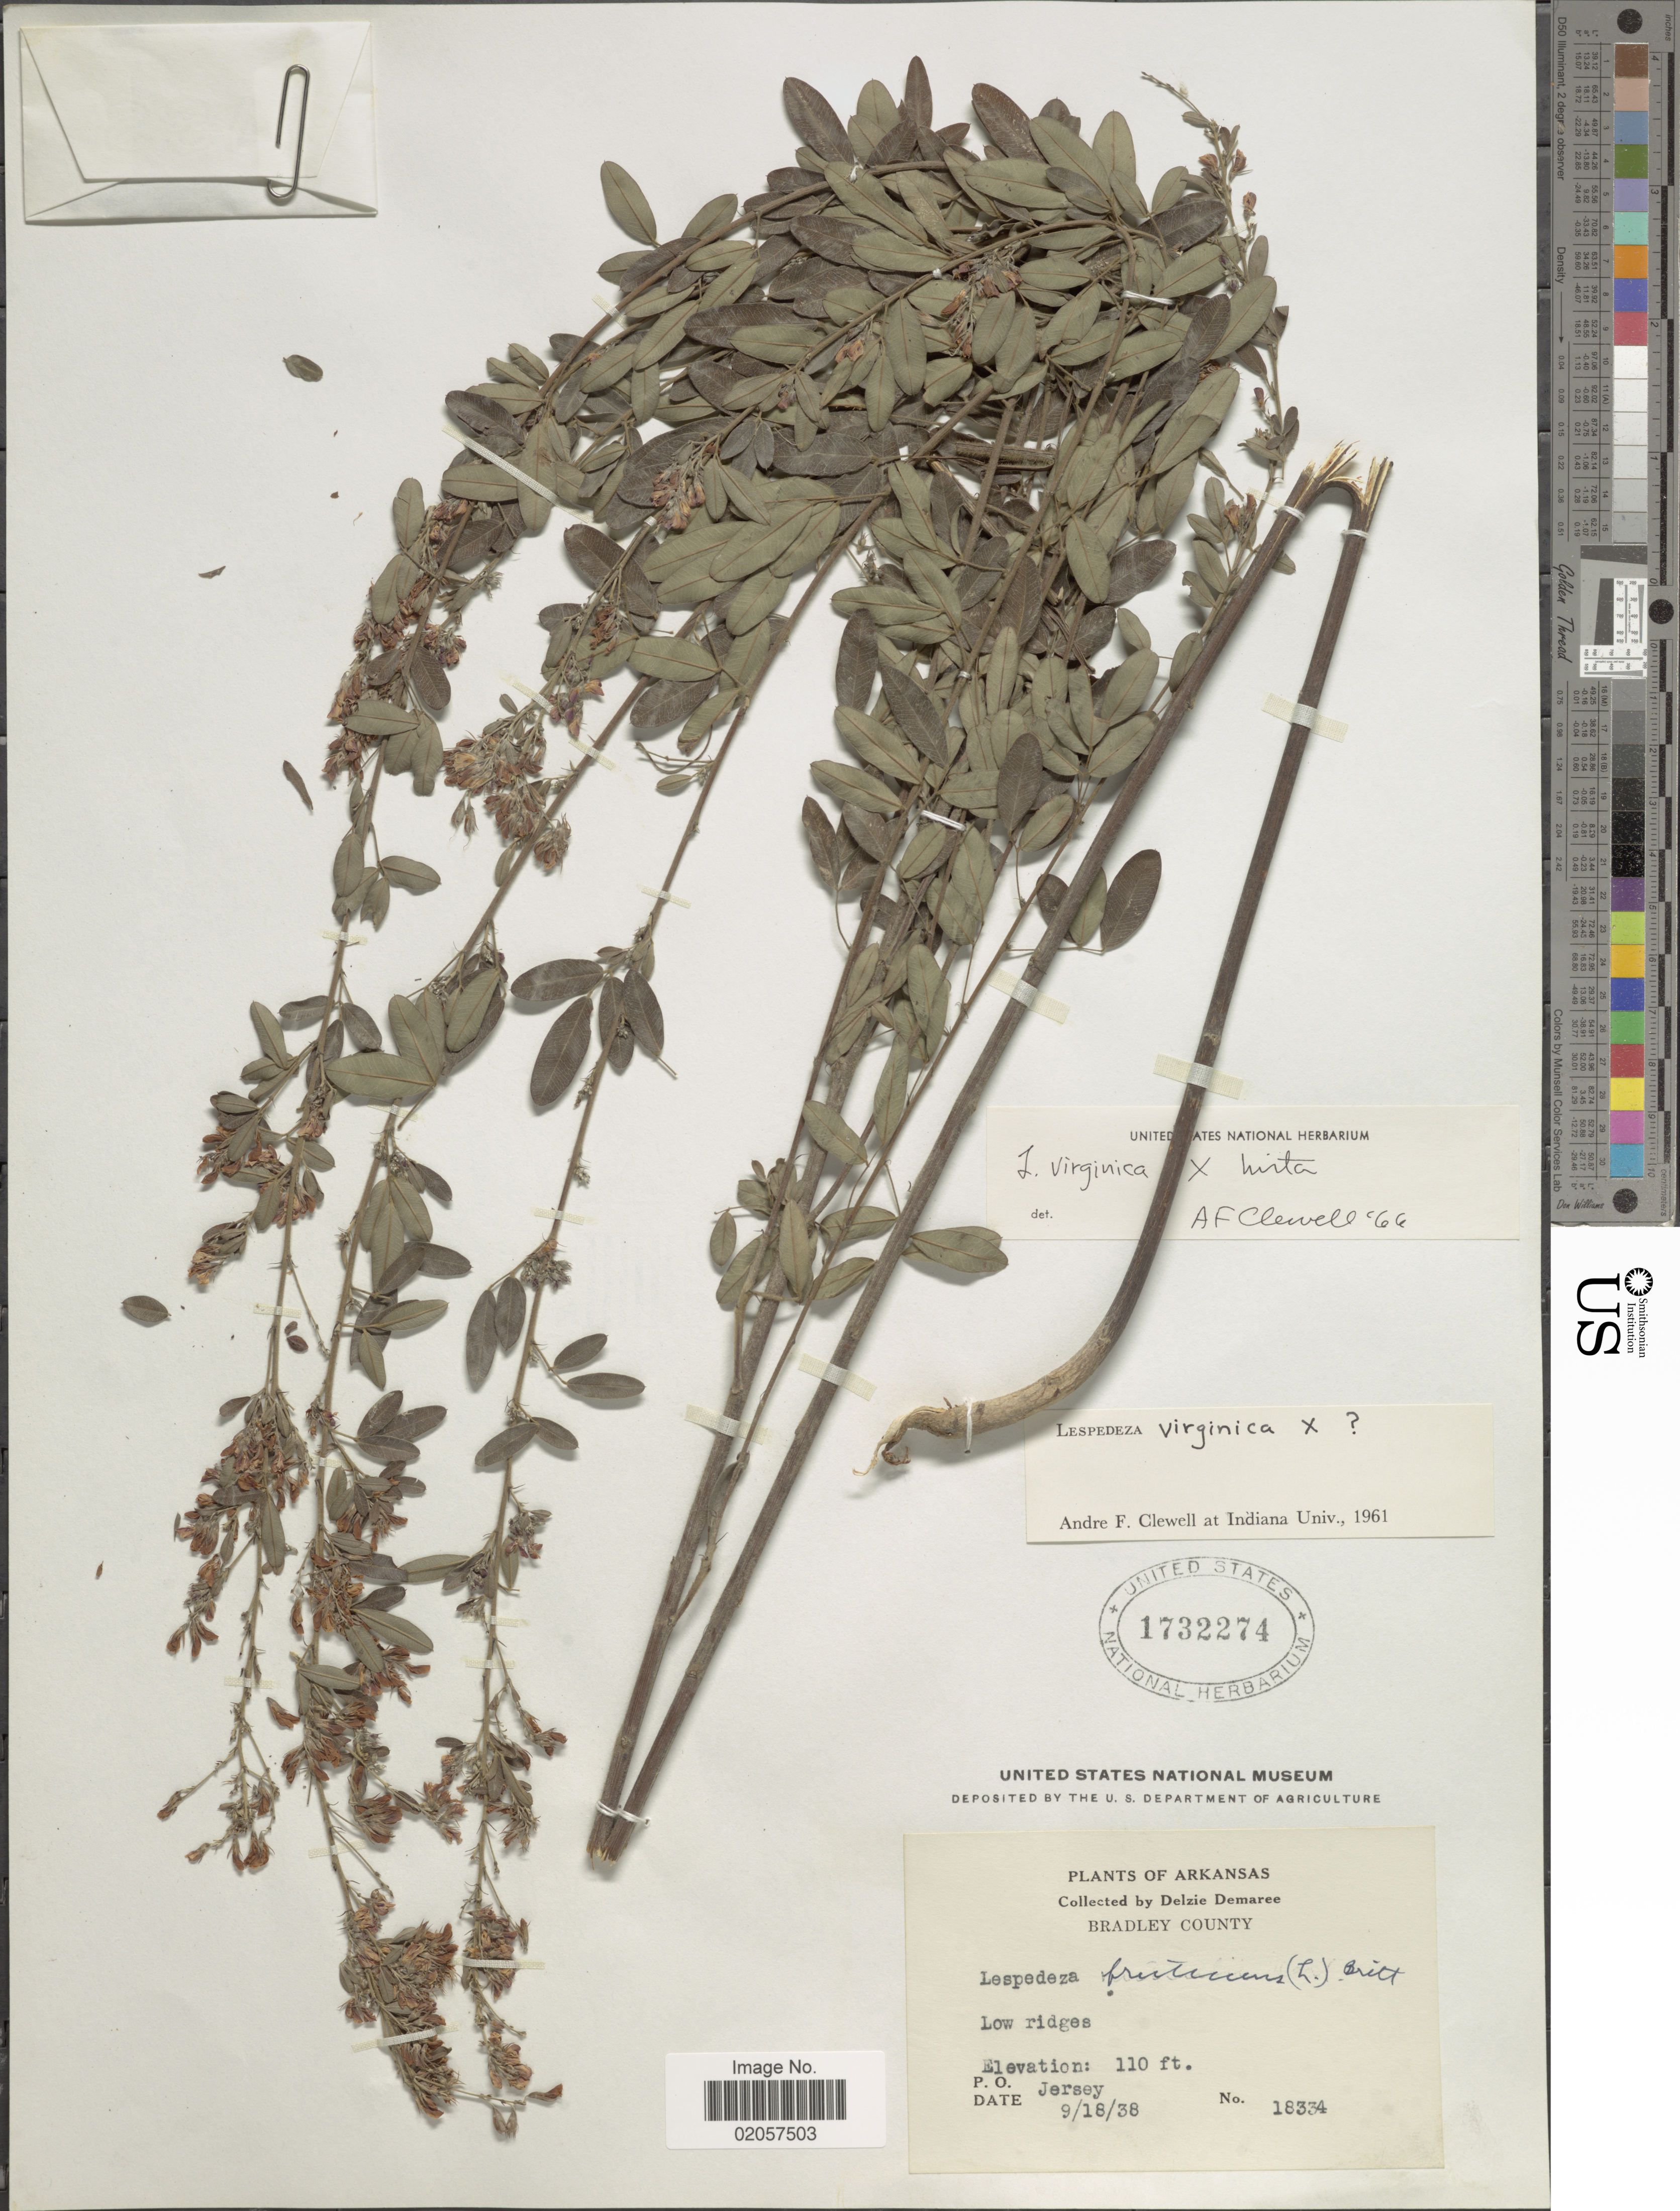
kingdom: Plantae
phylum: Tracheophyta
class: Magnoliopsida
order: Fabales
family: Fabaceae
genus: Lespedeza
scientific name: Lespedeza virginica x L. hirta (L.) Hornem.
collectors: D. Demaree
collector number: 18334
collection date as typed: Transcribed d/m/y: 18/9/38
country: United States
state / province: Arkansas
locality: Arkansas, Low ridges, Bradley County. Jersey.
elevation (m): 34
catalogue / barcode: US 1732274